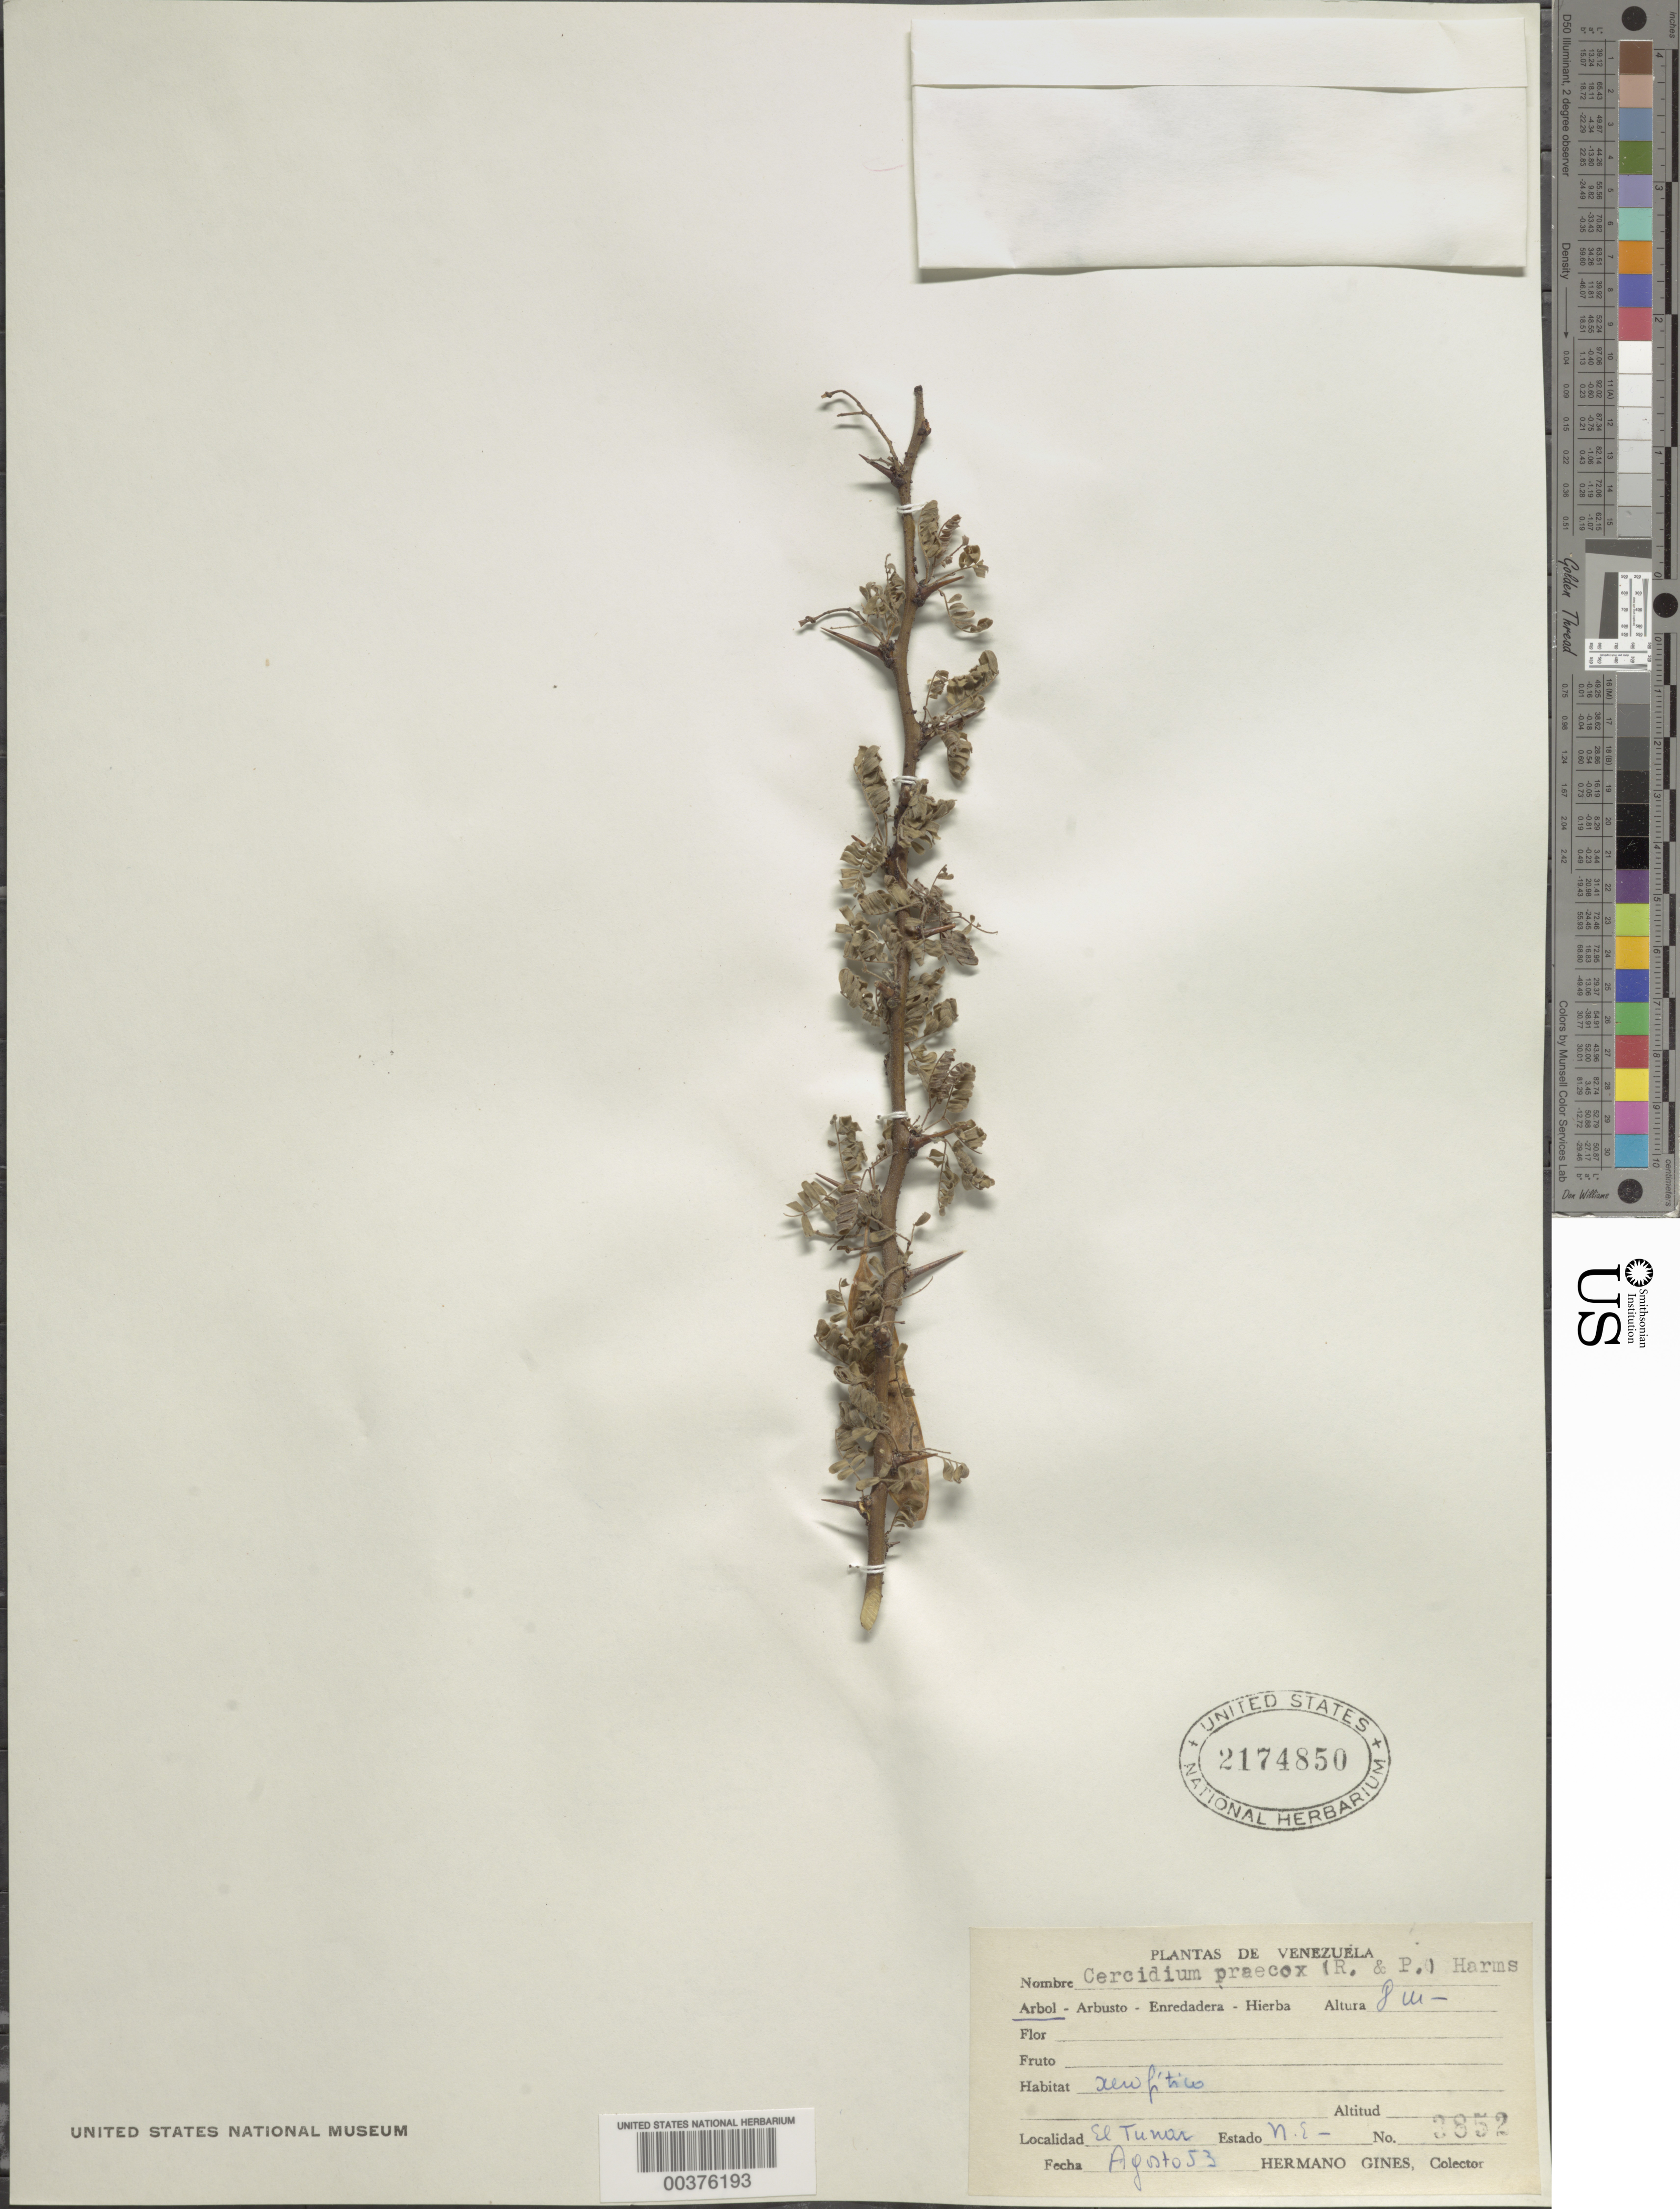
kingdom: Plantae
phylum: Tracheophyta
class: Magnoliopsida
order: Fabales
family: Fabaceae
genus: Parkinsonia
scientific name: Parkinsonia praecox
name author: (Ruiz & Pav.) J.E. Hawkins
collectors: Bro. Gines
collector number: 3852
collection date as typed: Aug 1953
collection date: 1953-08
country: Venezuela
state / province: Nueva Esparta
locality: El tunar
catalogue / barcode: US 2174850